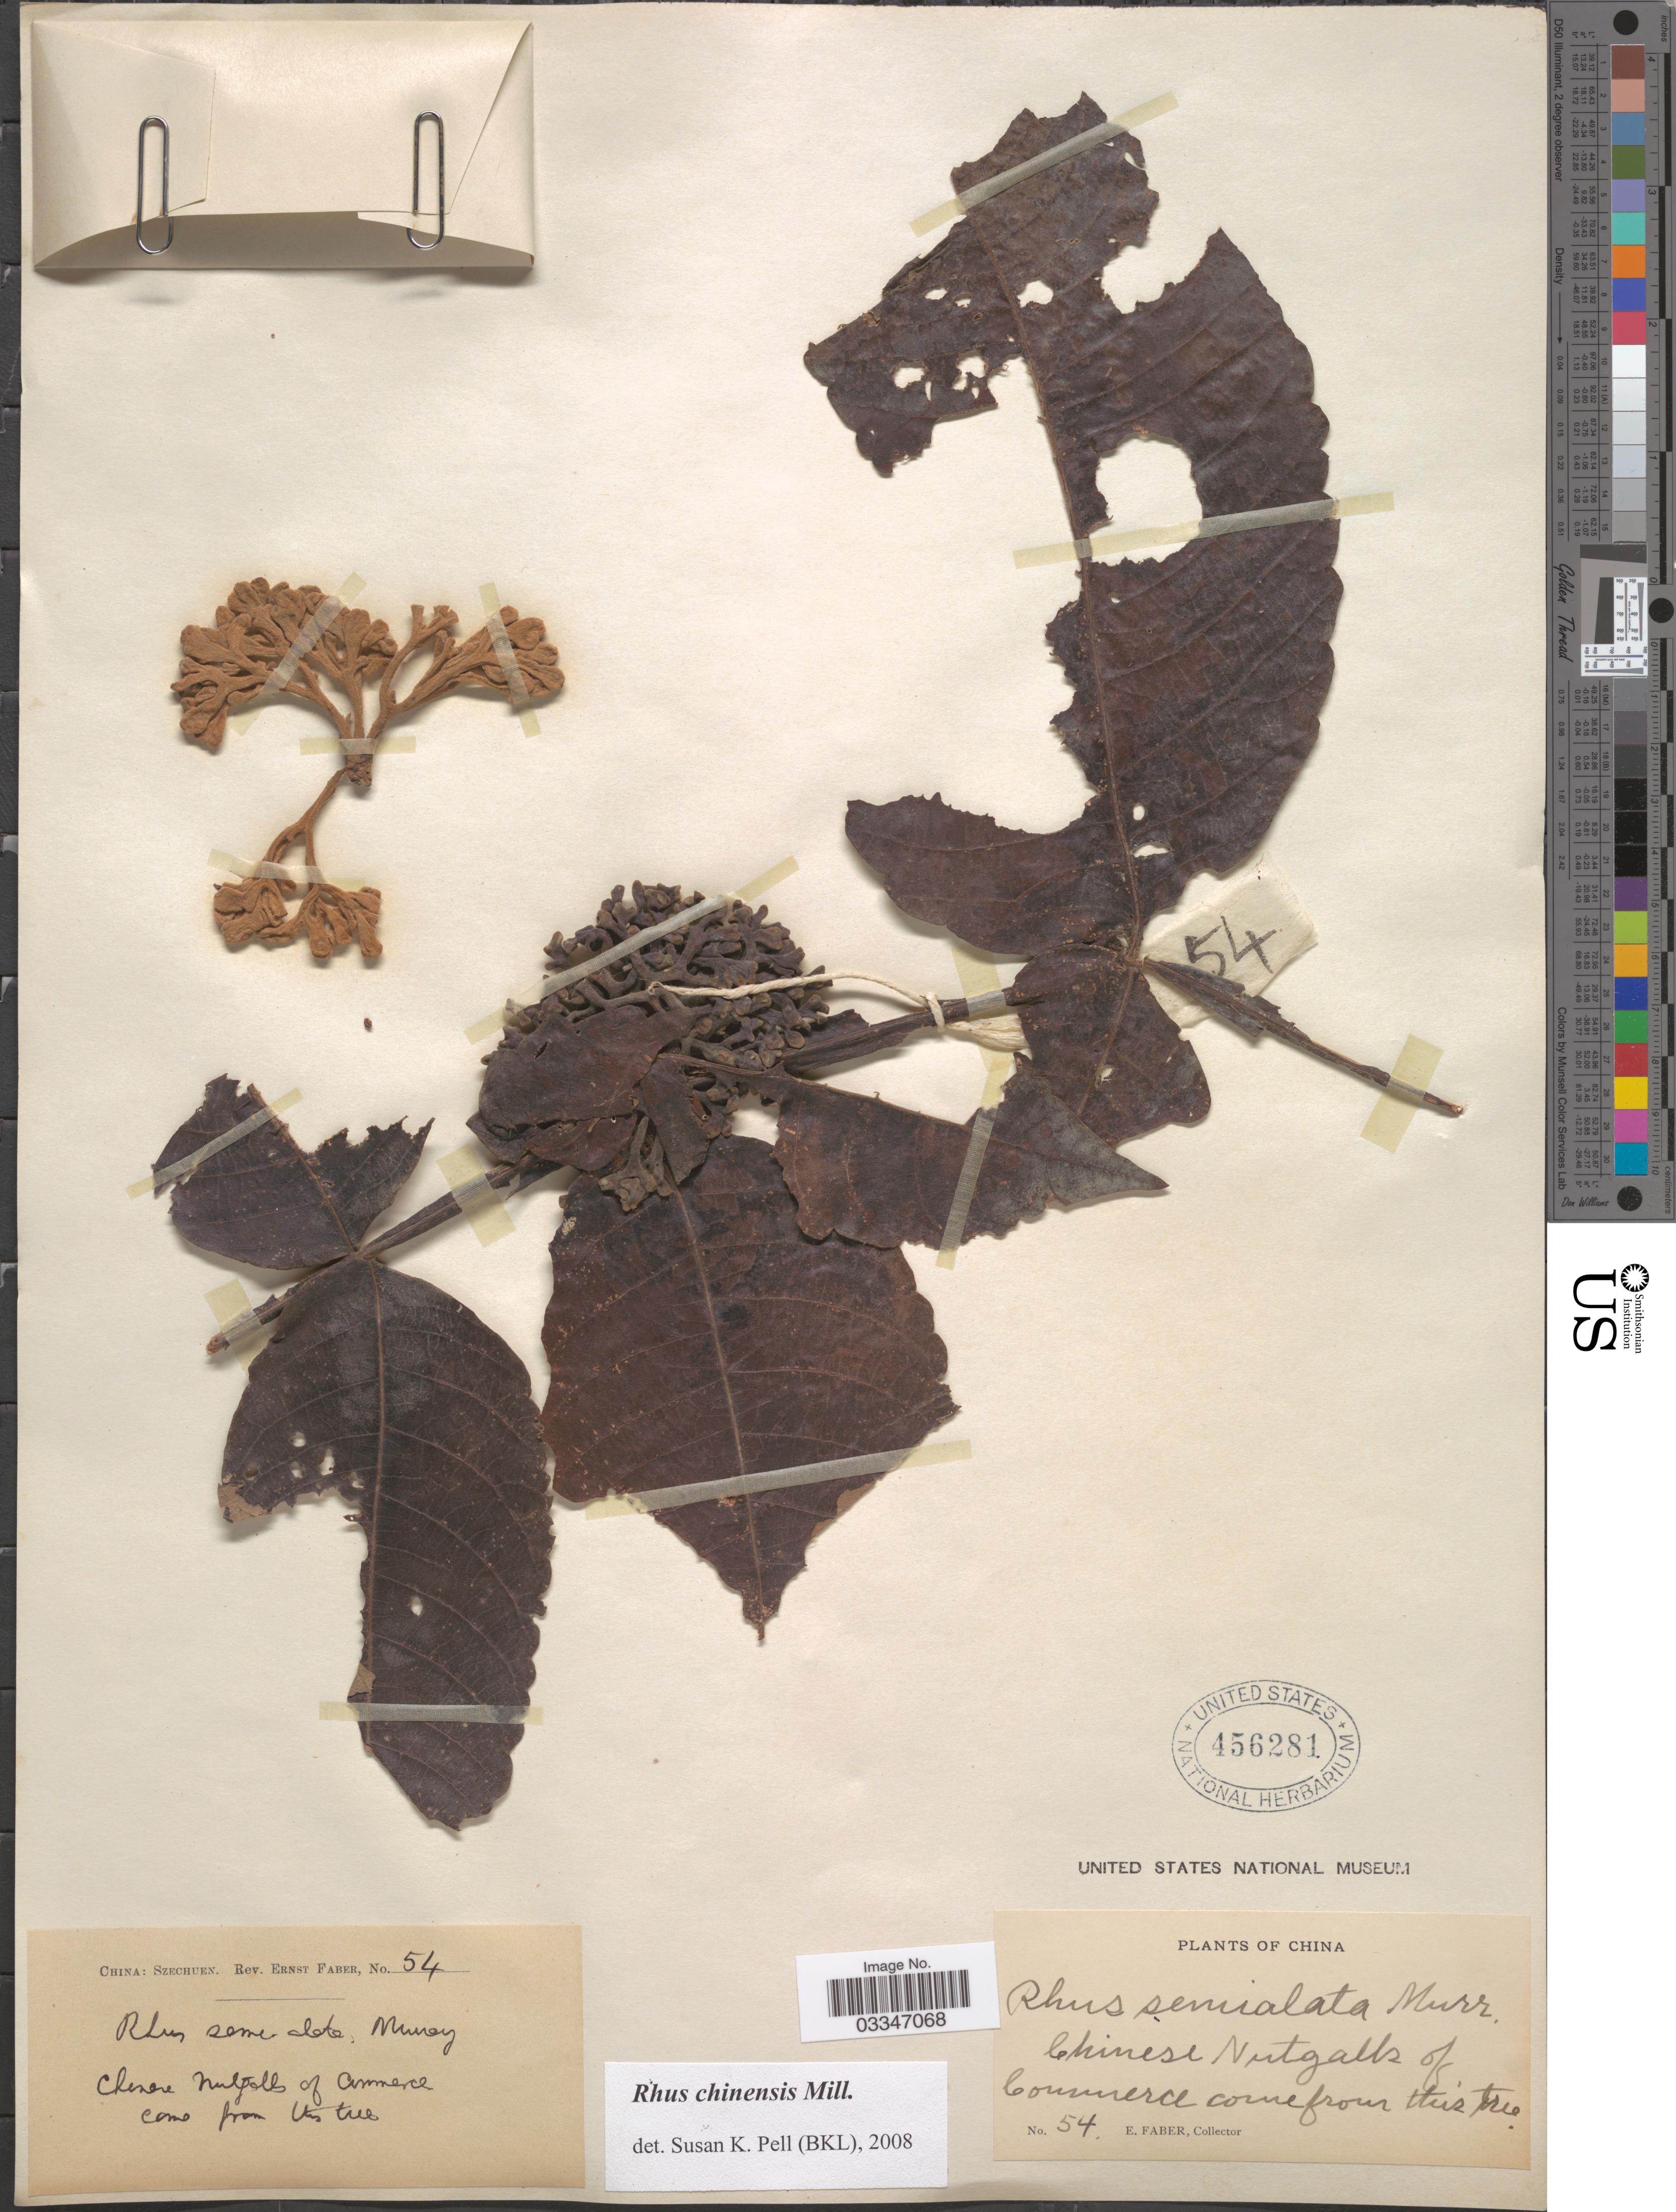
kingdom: Plantae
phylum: Tracheophyta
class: Magnoliopsida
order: Sapindales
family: Anacardiaceae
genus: Rhus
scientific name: Rhus chinensis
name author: Mill.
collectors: E. Faber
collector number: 54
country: China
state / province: Sichuan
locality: Szechuen.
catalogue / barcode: US 456281